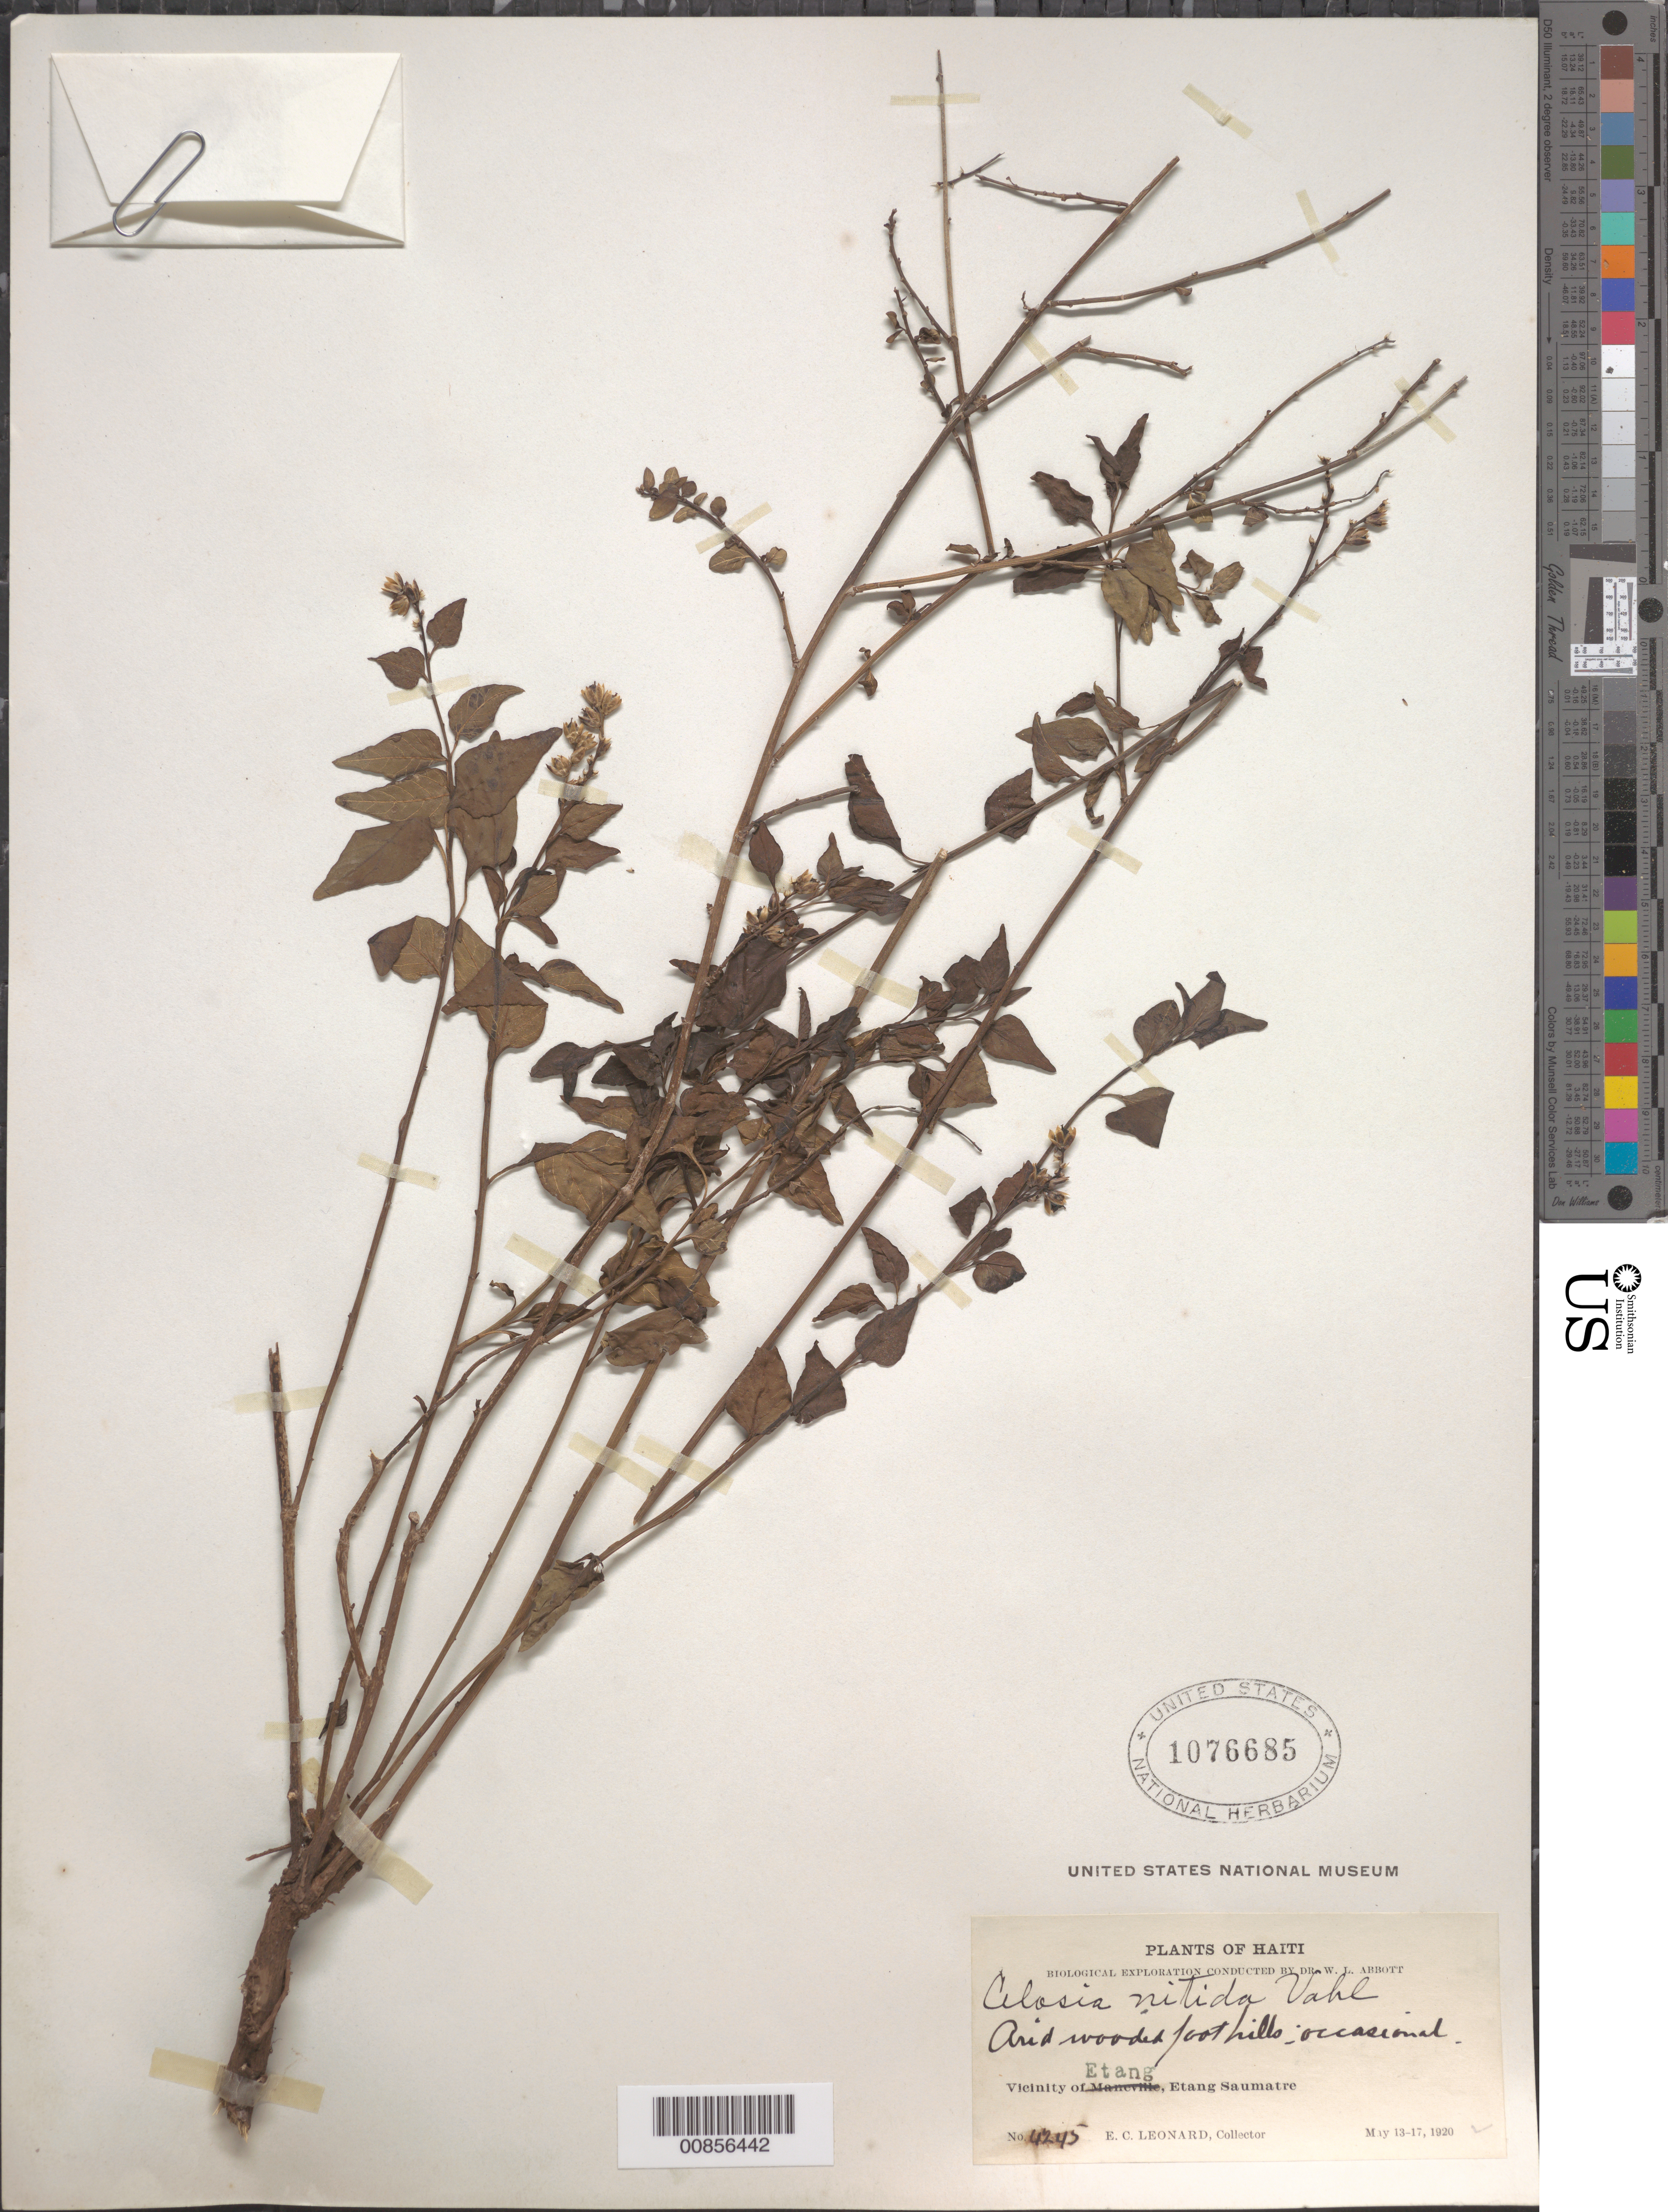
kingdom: Plantae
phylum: Tracheophyta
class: Magnoliopsida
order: Caryophyllales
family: Amaranthaceae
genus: Celosia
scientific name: Celosia nitida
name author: Vahl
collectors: E. C. Leonard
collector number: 4245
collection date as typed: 13 May 1920 to 17 May 1920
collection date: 1920-05-13/1920-05-17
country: Haiti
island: Hispaniola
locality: Vicinity of Etang, Etang Saumatre.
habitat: Arid wooded foothills.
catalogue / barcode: US 1076685